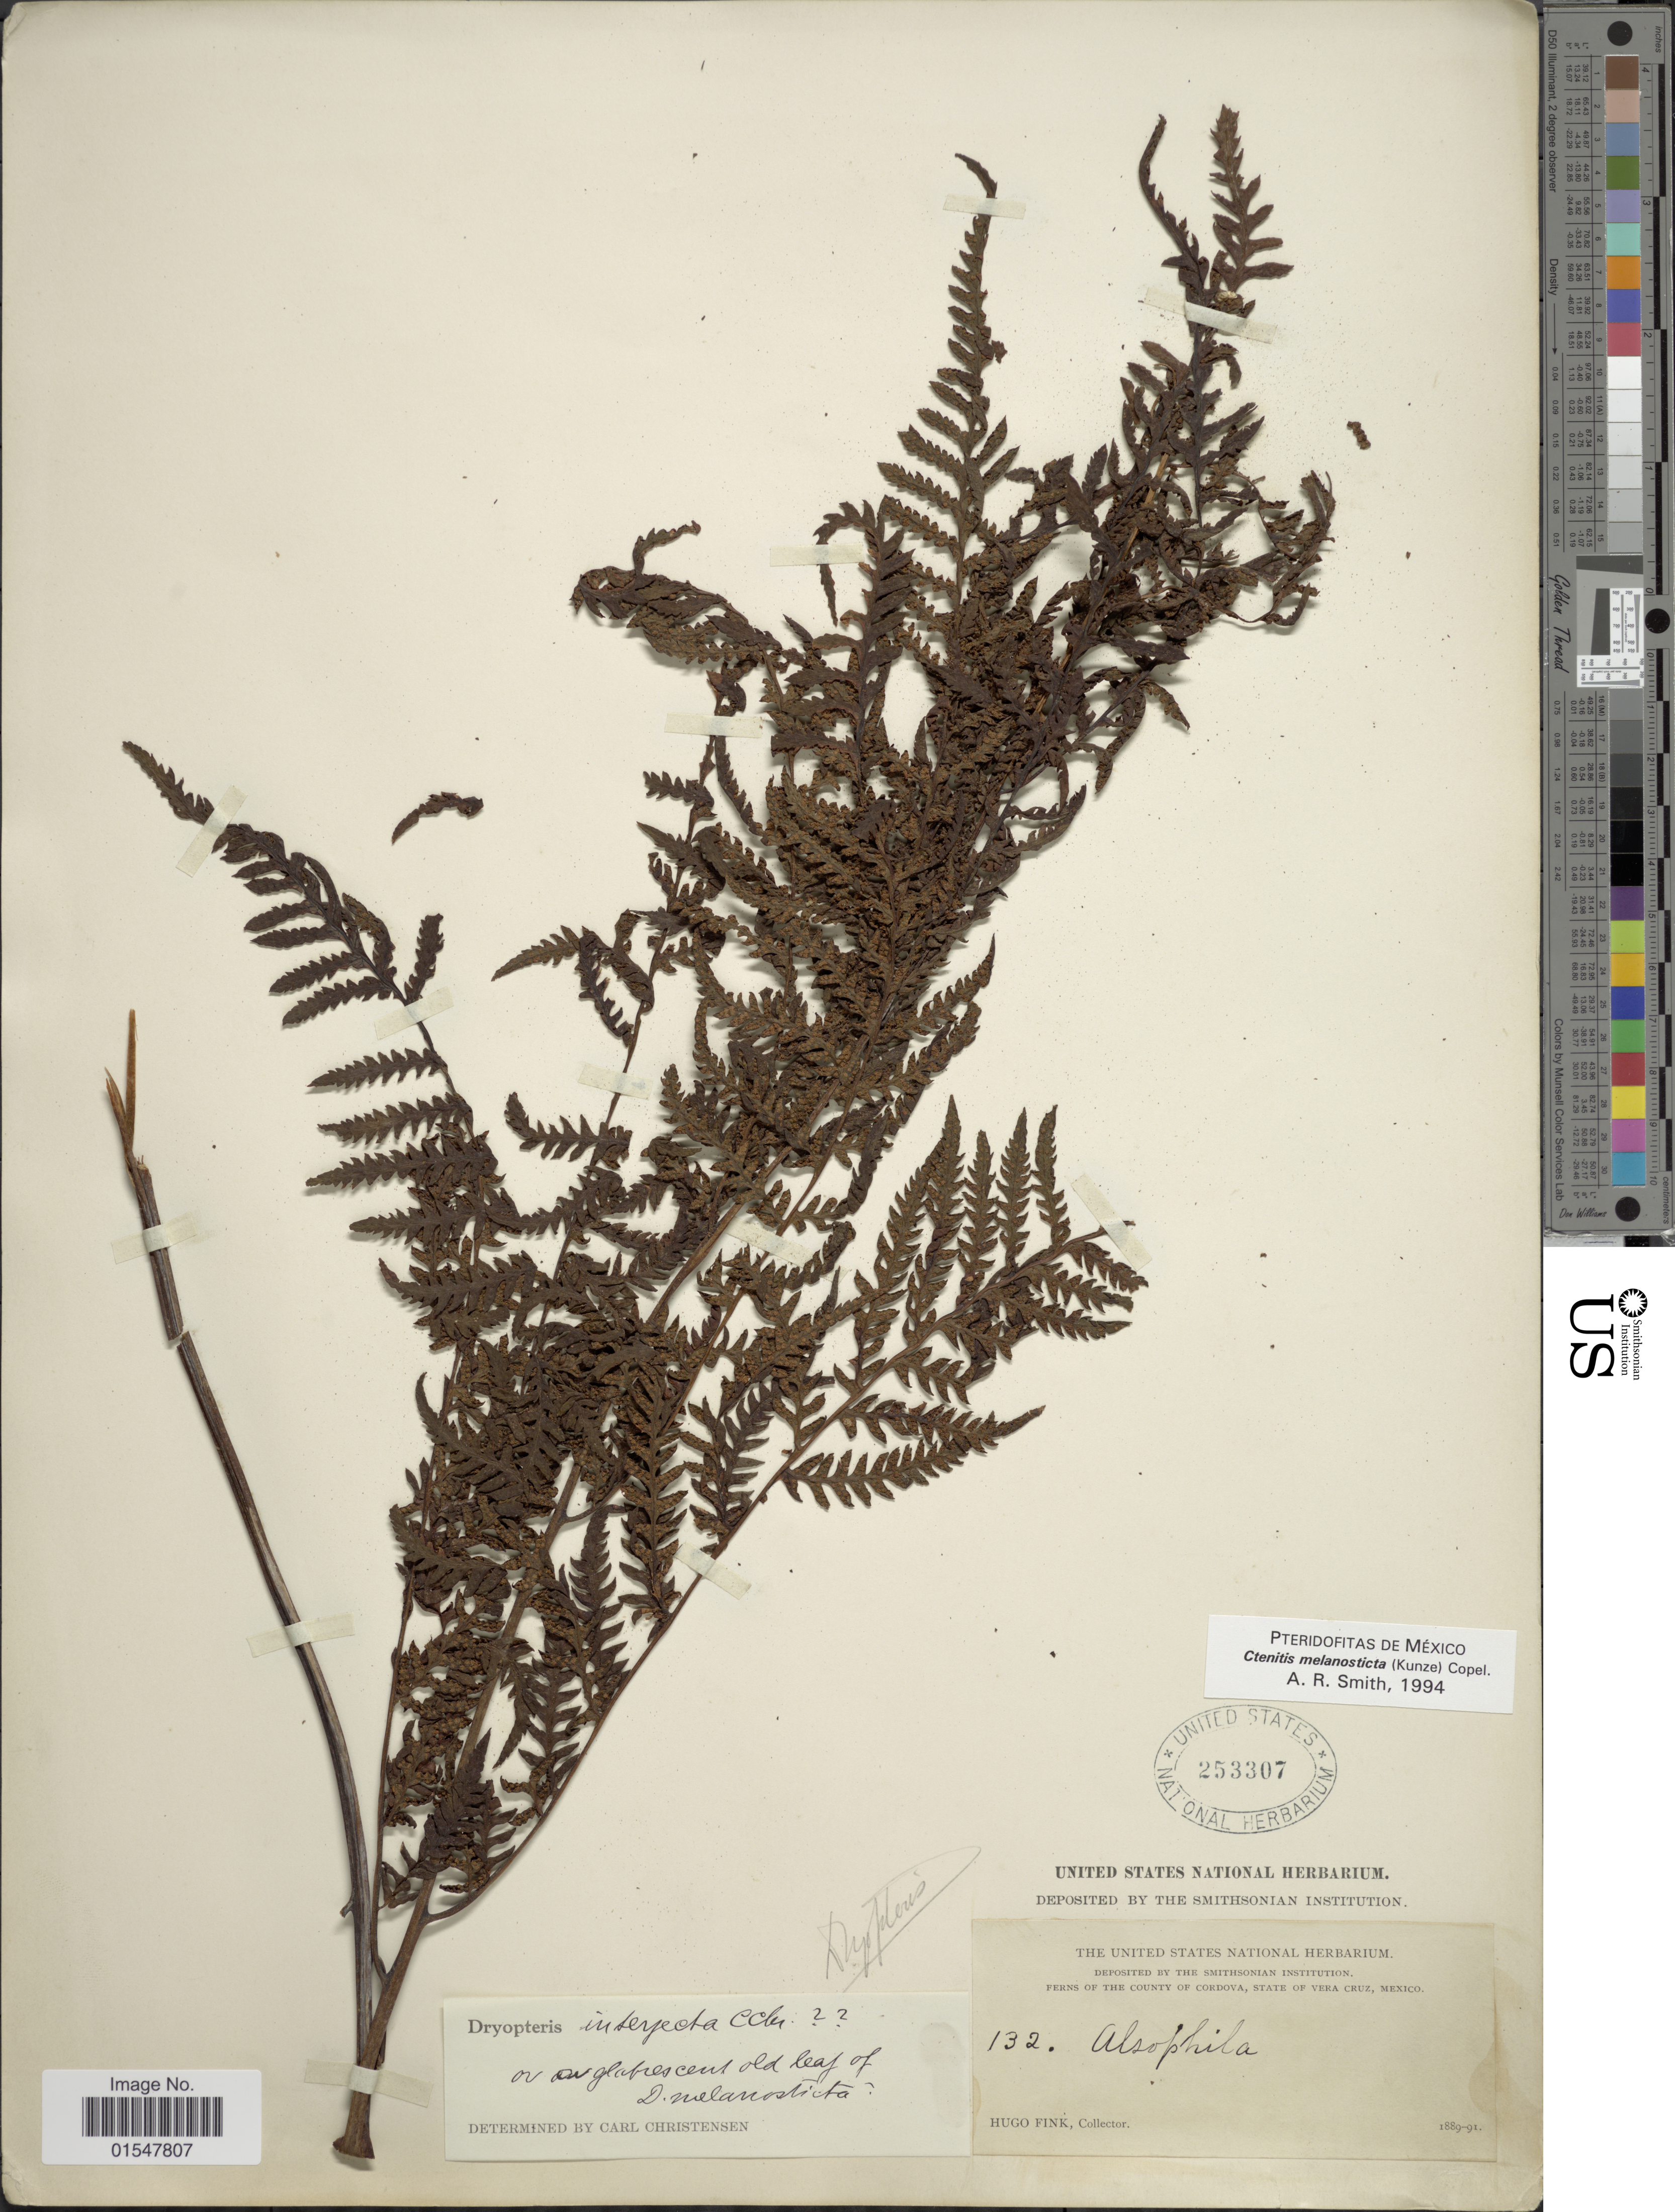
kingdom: Plantae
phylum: Tracheophyta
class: Polypodiopsida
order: Polypodiales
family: Dryopteridaceae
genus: Ctenitis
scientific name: Ctenitis melanosticta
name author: (Kunze) Copel.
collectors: H. Fink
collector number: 132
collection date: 1889/1891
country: Mexico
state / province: Veracruz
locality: The county of Cordova, State of Vera Cruz, Mexico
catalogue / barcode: US 253307